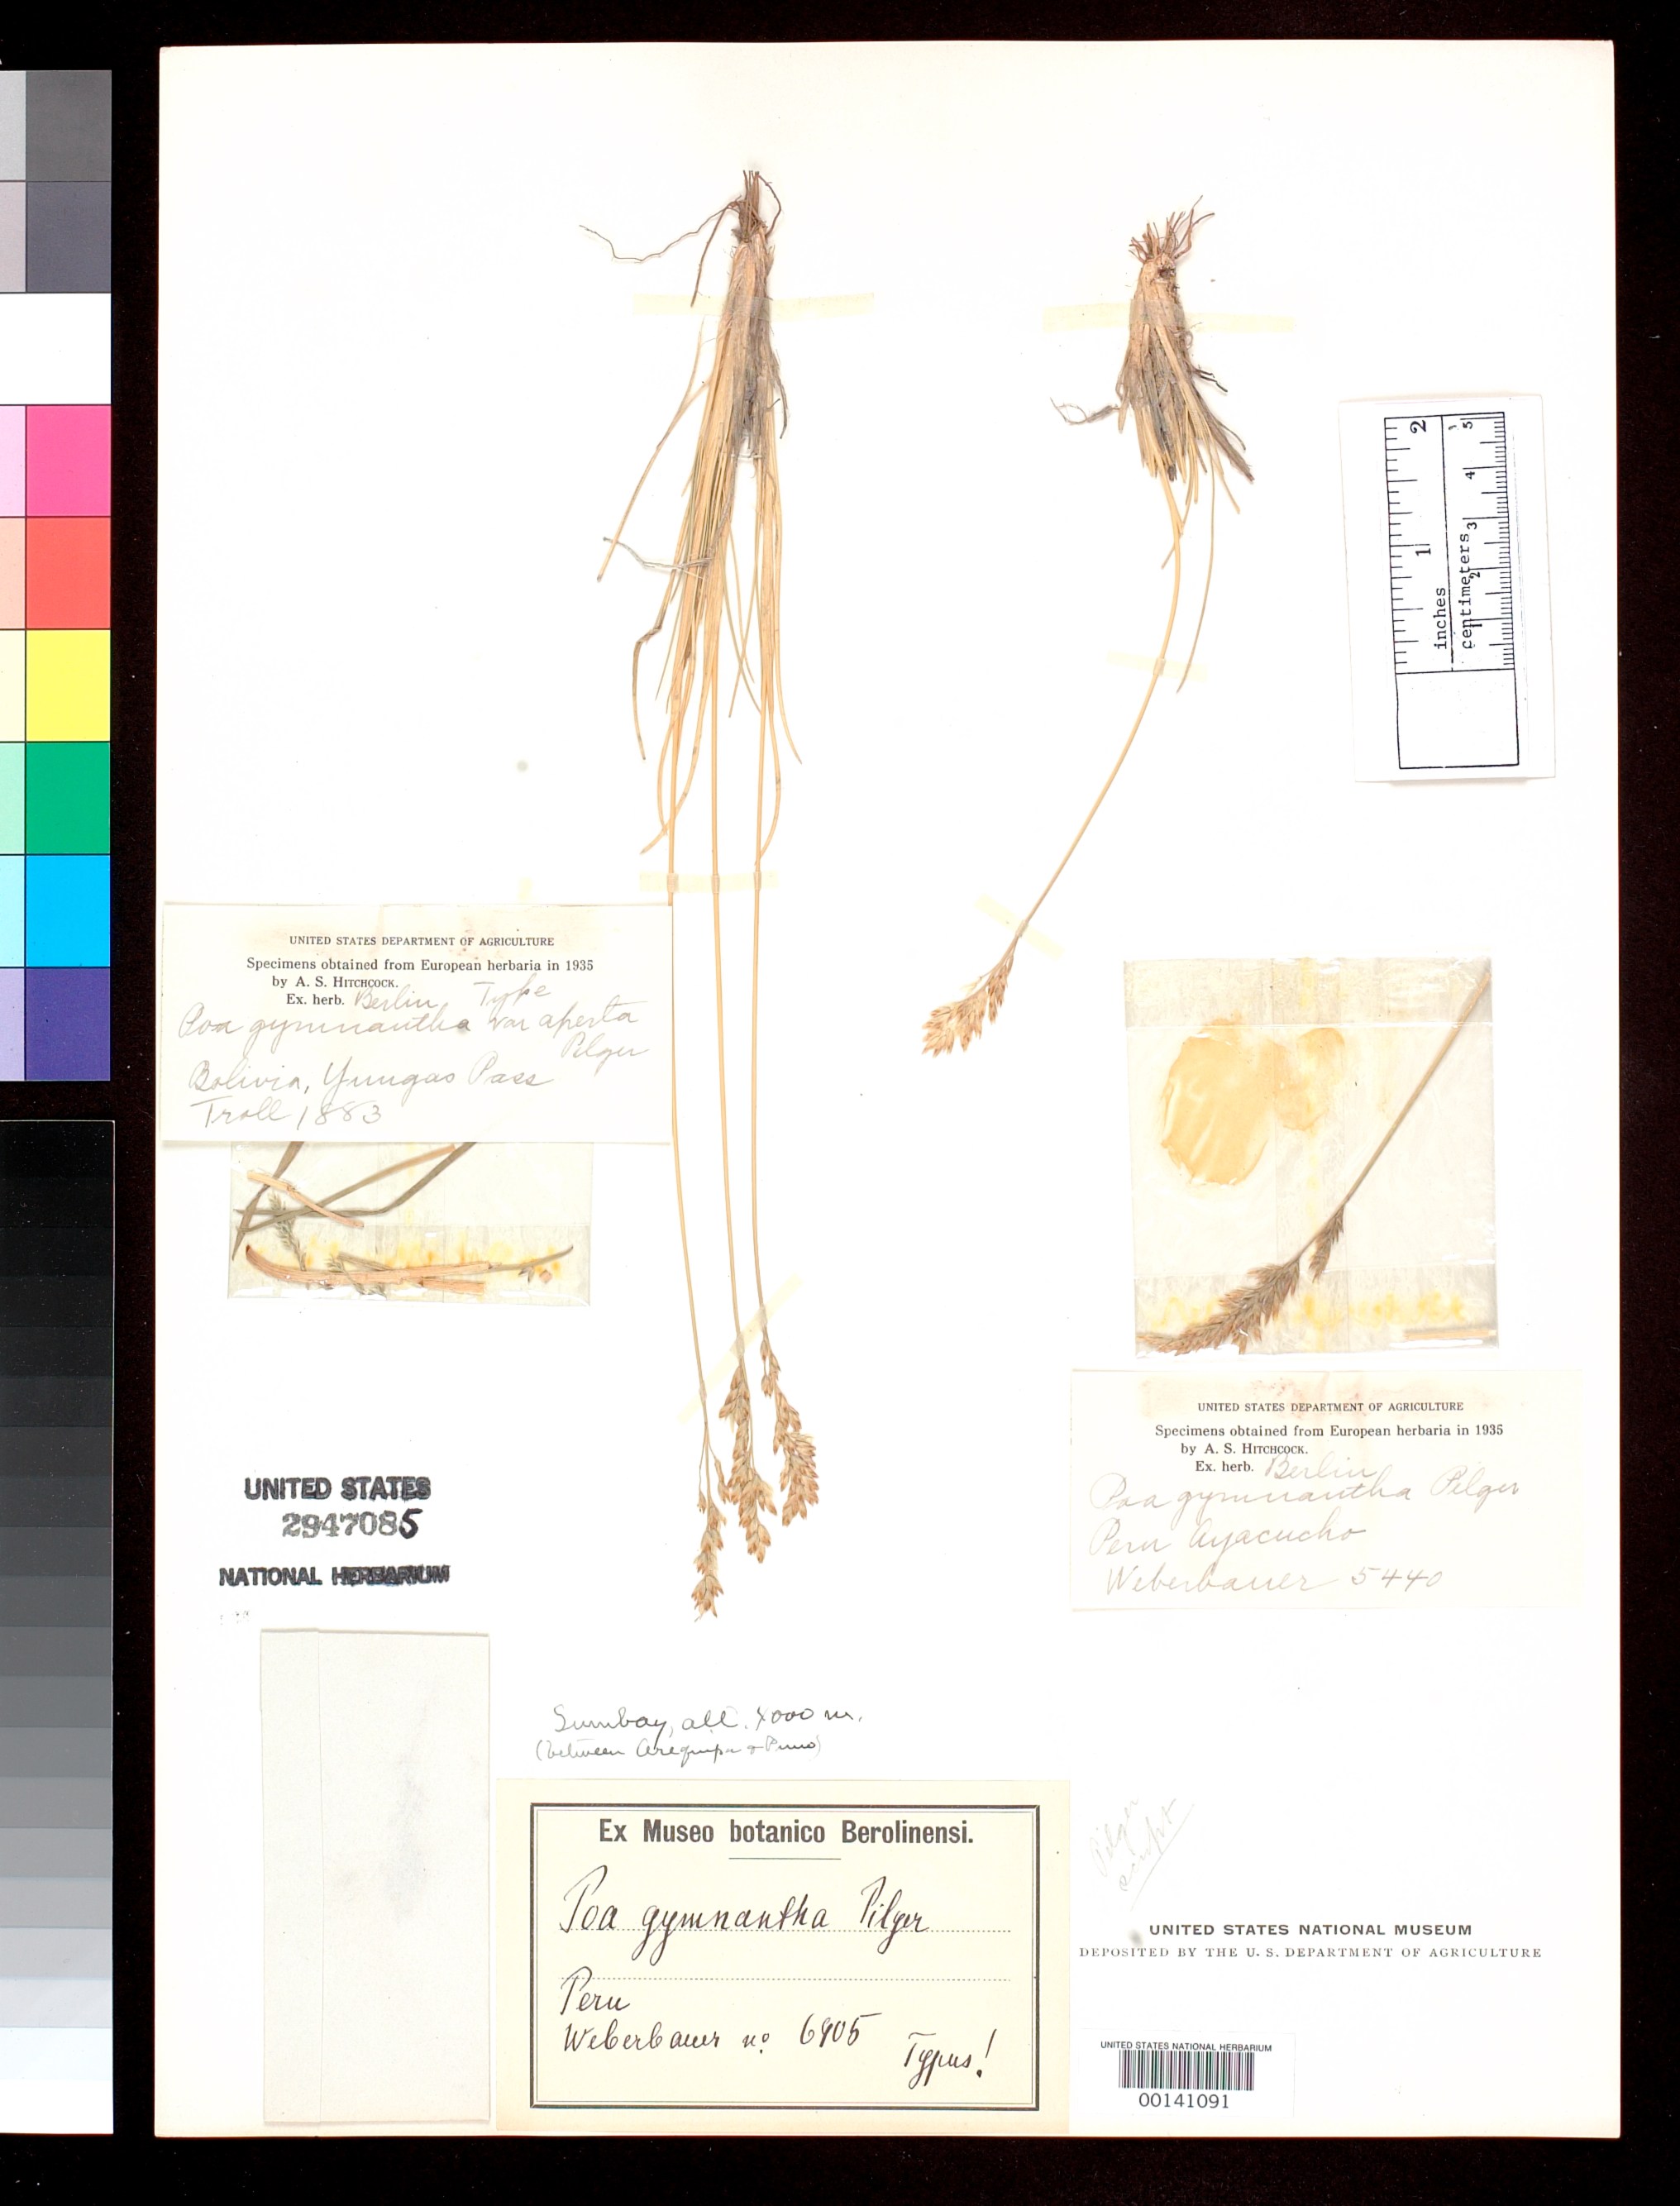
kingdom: Plantae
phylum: Tracheophyta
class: Liliopsida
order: Poales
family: Poaceae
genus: Poa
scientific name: Poa gymnantha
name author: Pilg.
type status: Isolectotype; Isosyntype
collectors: A. Weberbauer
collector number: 6905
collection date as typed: Apr 1914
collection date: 1914-04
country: Peru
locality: Tola-heide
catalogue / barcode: US 2947085